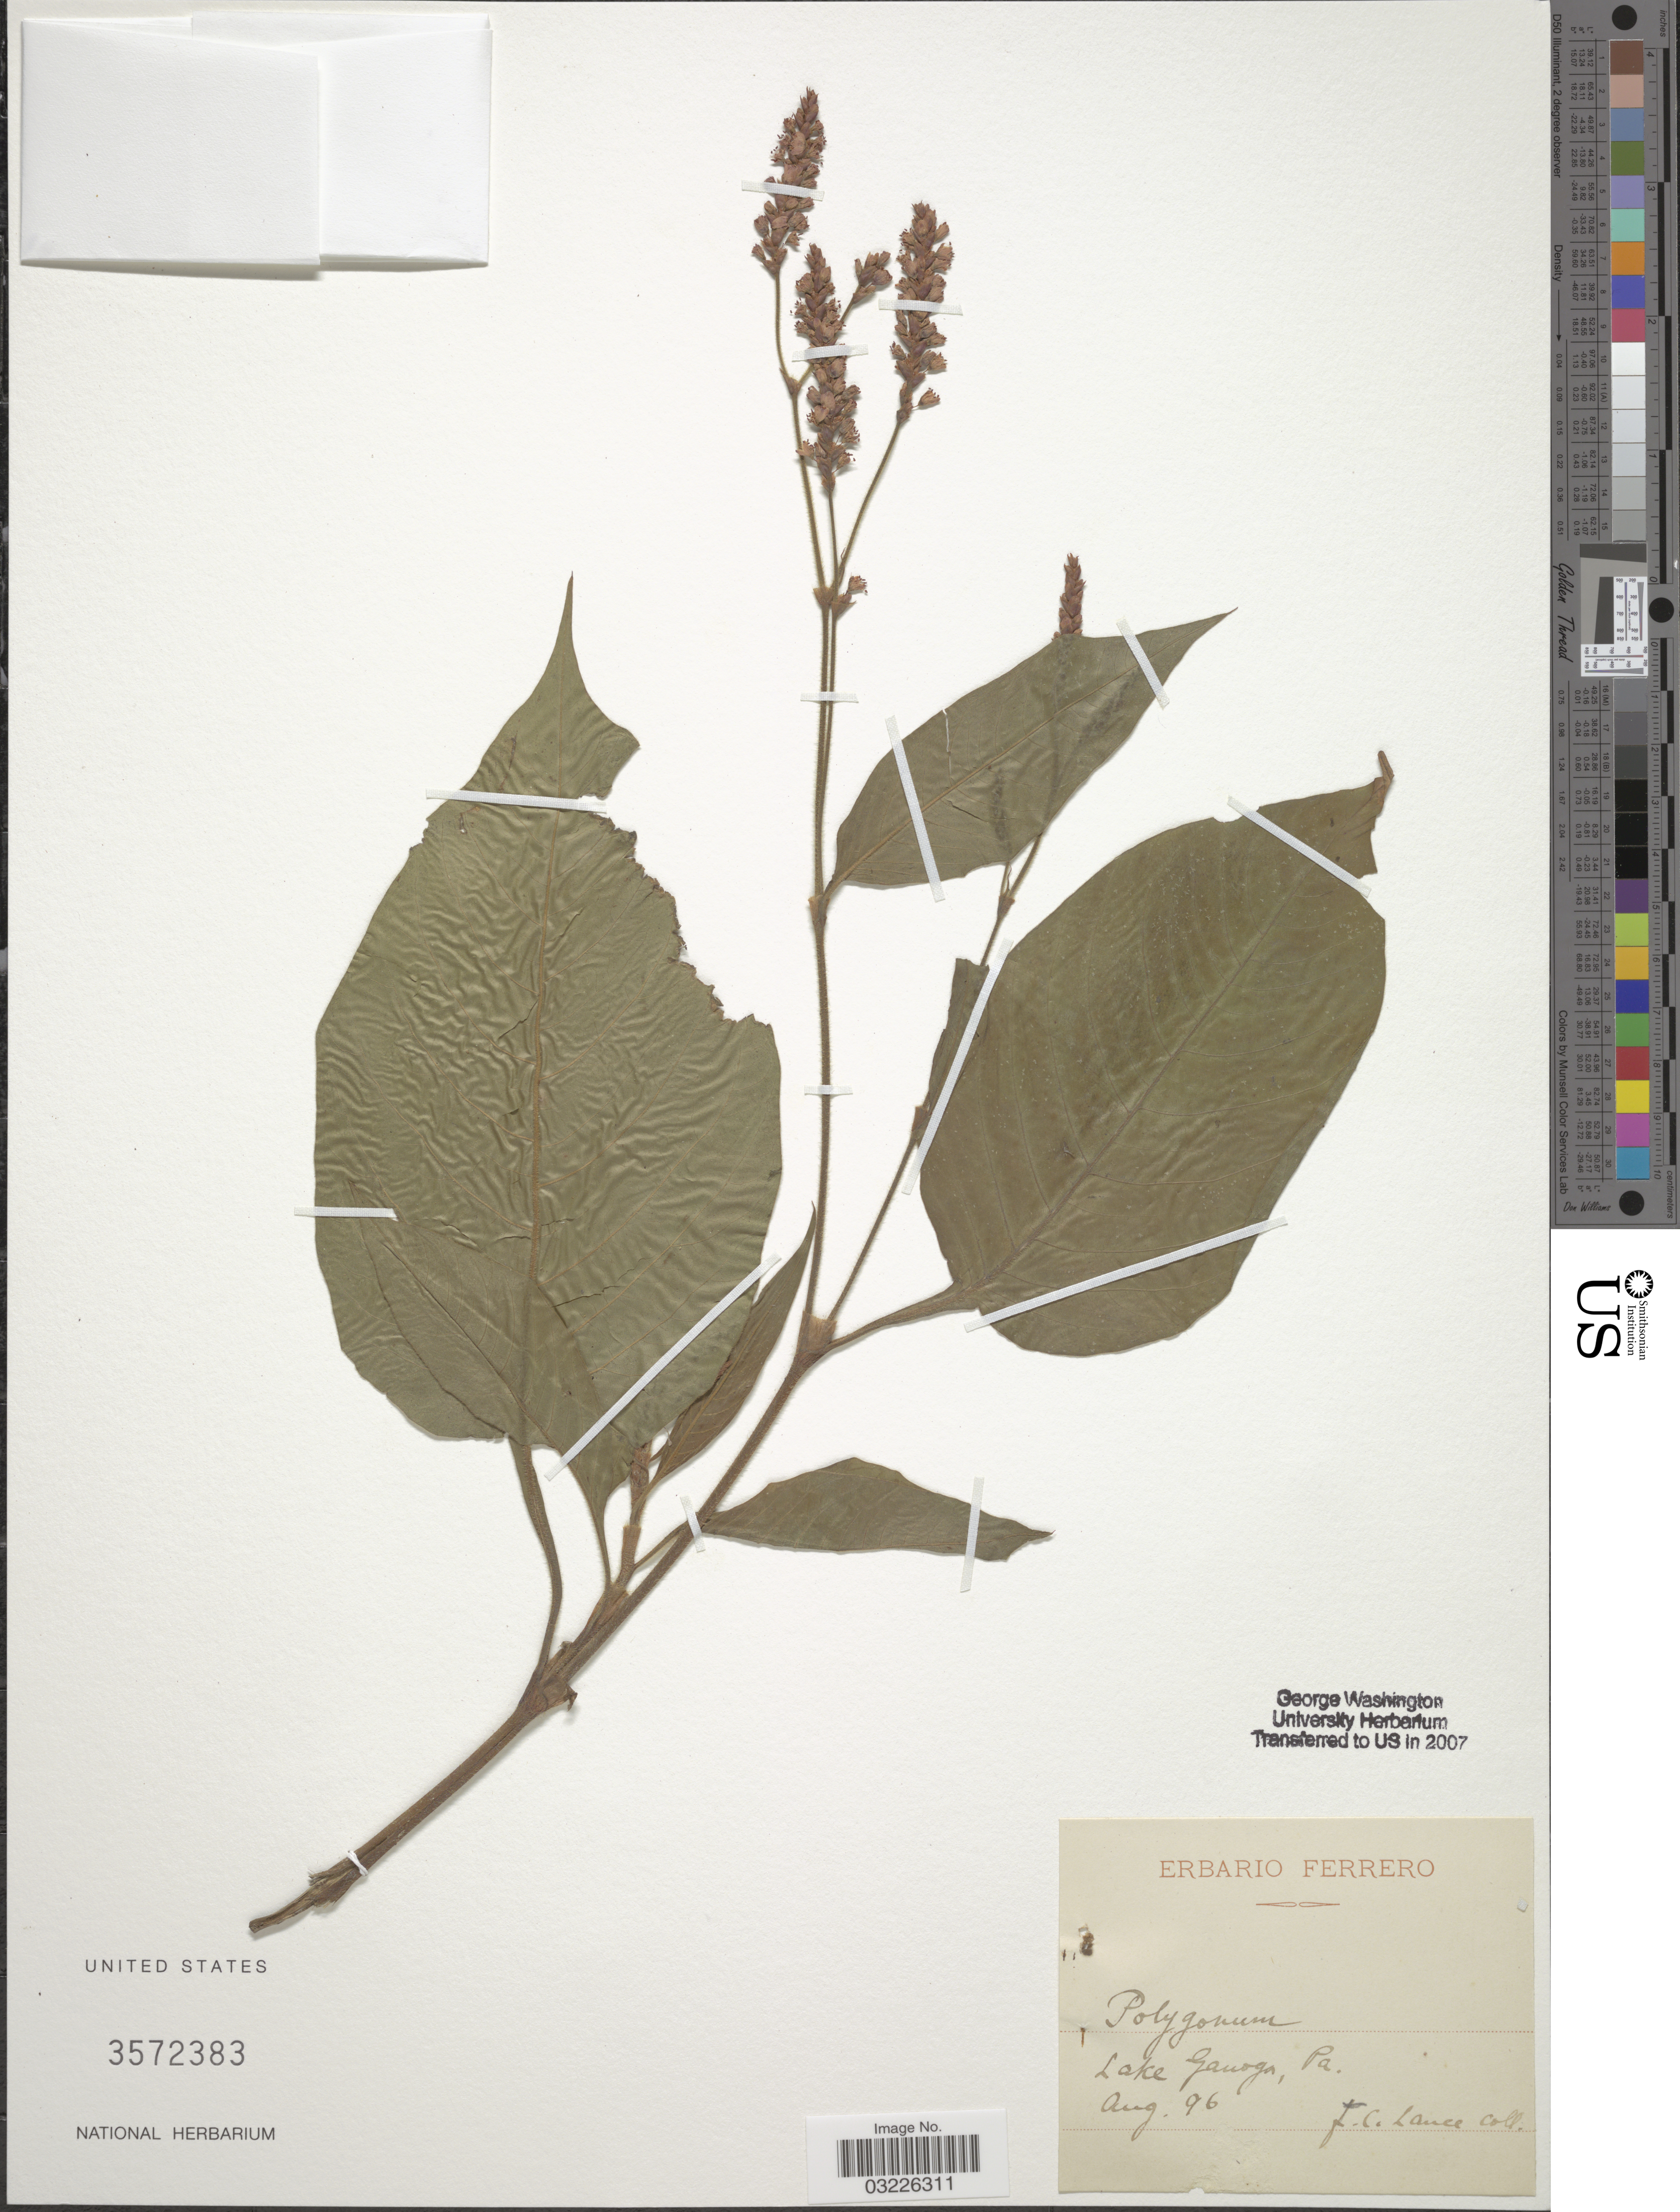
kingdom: Plantae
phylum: Tracheophyta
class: Magnoliopsida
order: Caryophyllales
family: Polygonaceae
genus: Persicaria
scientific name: Persicaria orientalis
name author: (L.) Spach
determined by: Atha, D. E.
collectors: F. Lance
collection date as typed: Transcribed d/m/y: /8/96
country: United States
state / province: Pennsylvania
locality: Lake Ganoga.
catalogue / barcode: US 3572383